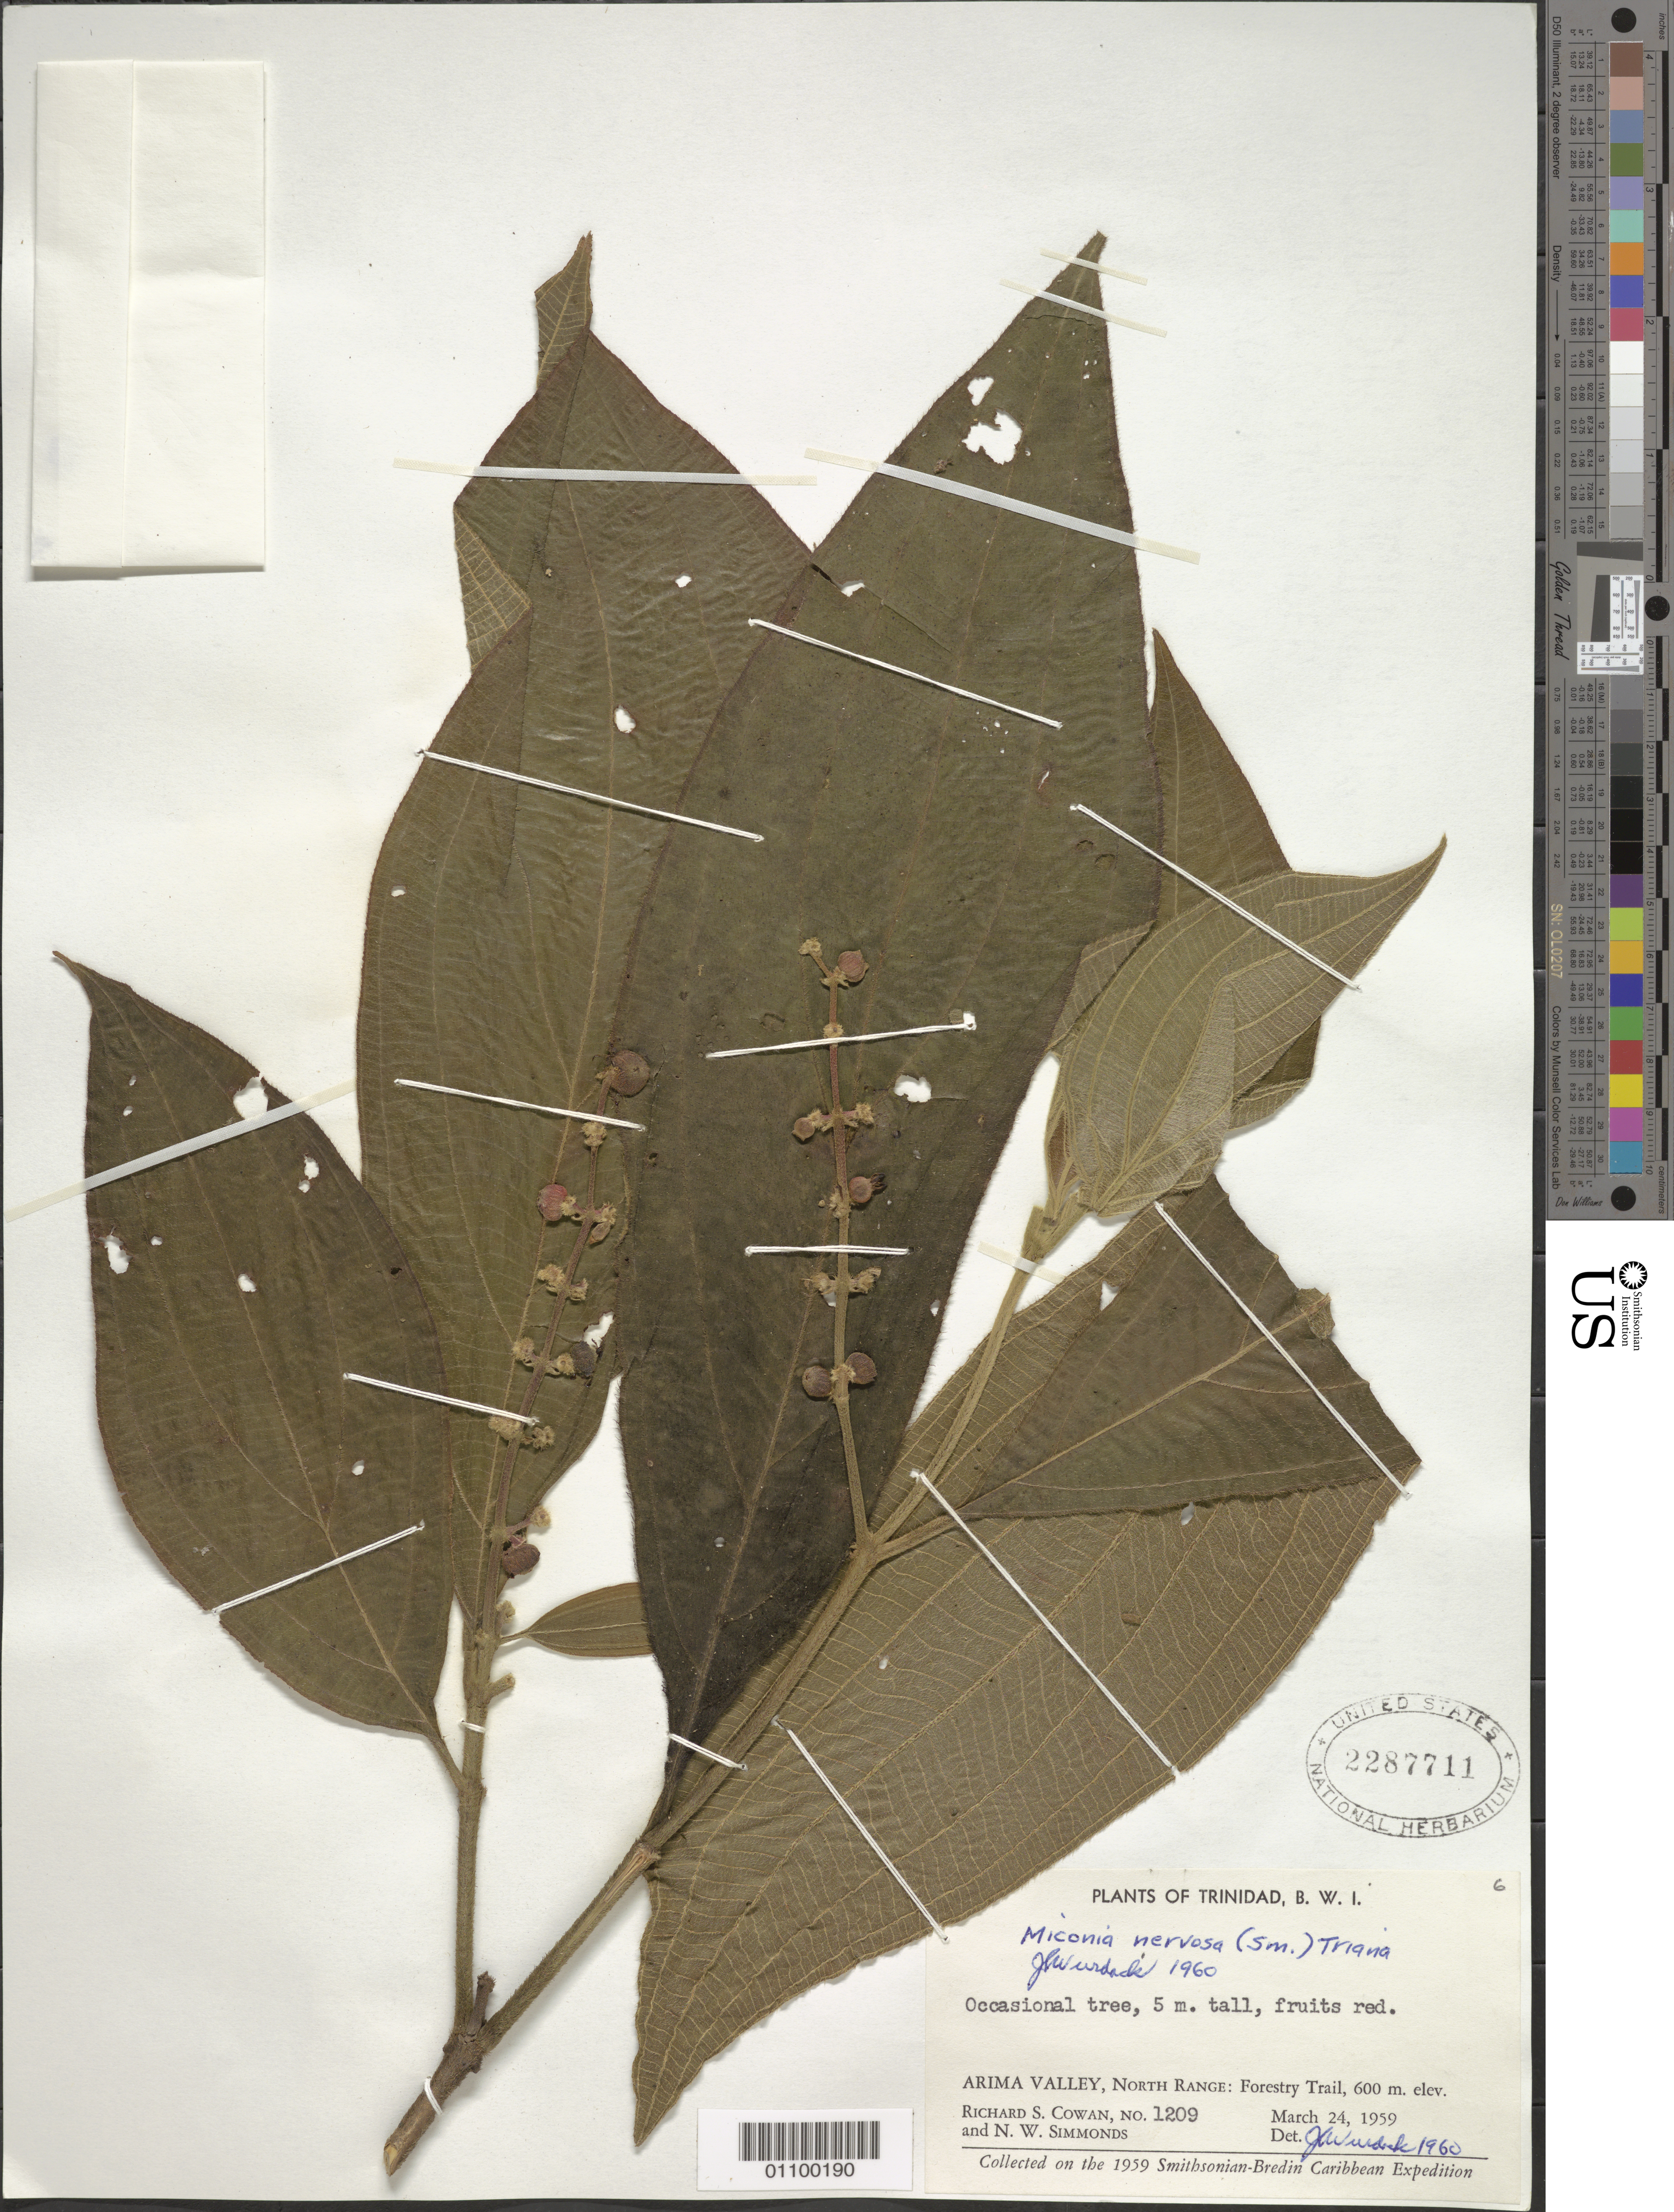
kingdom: Plantae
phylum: Tracheophyta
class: Magnoliopsida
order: Myrtales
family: Melastomataceae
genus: Miconia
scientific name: Miconia nervosa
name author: (Sm.) Triana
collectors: R. S. Cowan & N. W. Simmonds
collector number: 1209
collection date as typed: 24 Mar 1959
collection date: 1959-03-24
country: Trinidad and Tobago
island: Trinidad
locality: Arima Valley, N Range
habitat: forestry trail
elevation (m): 600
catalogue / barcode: US 2287711